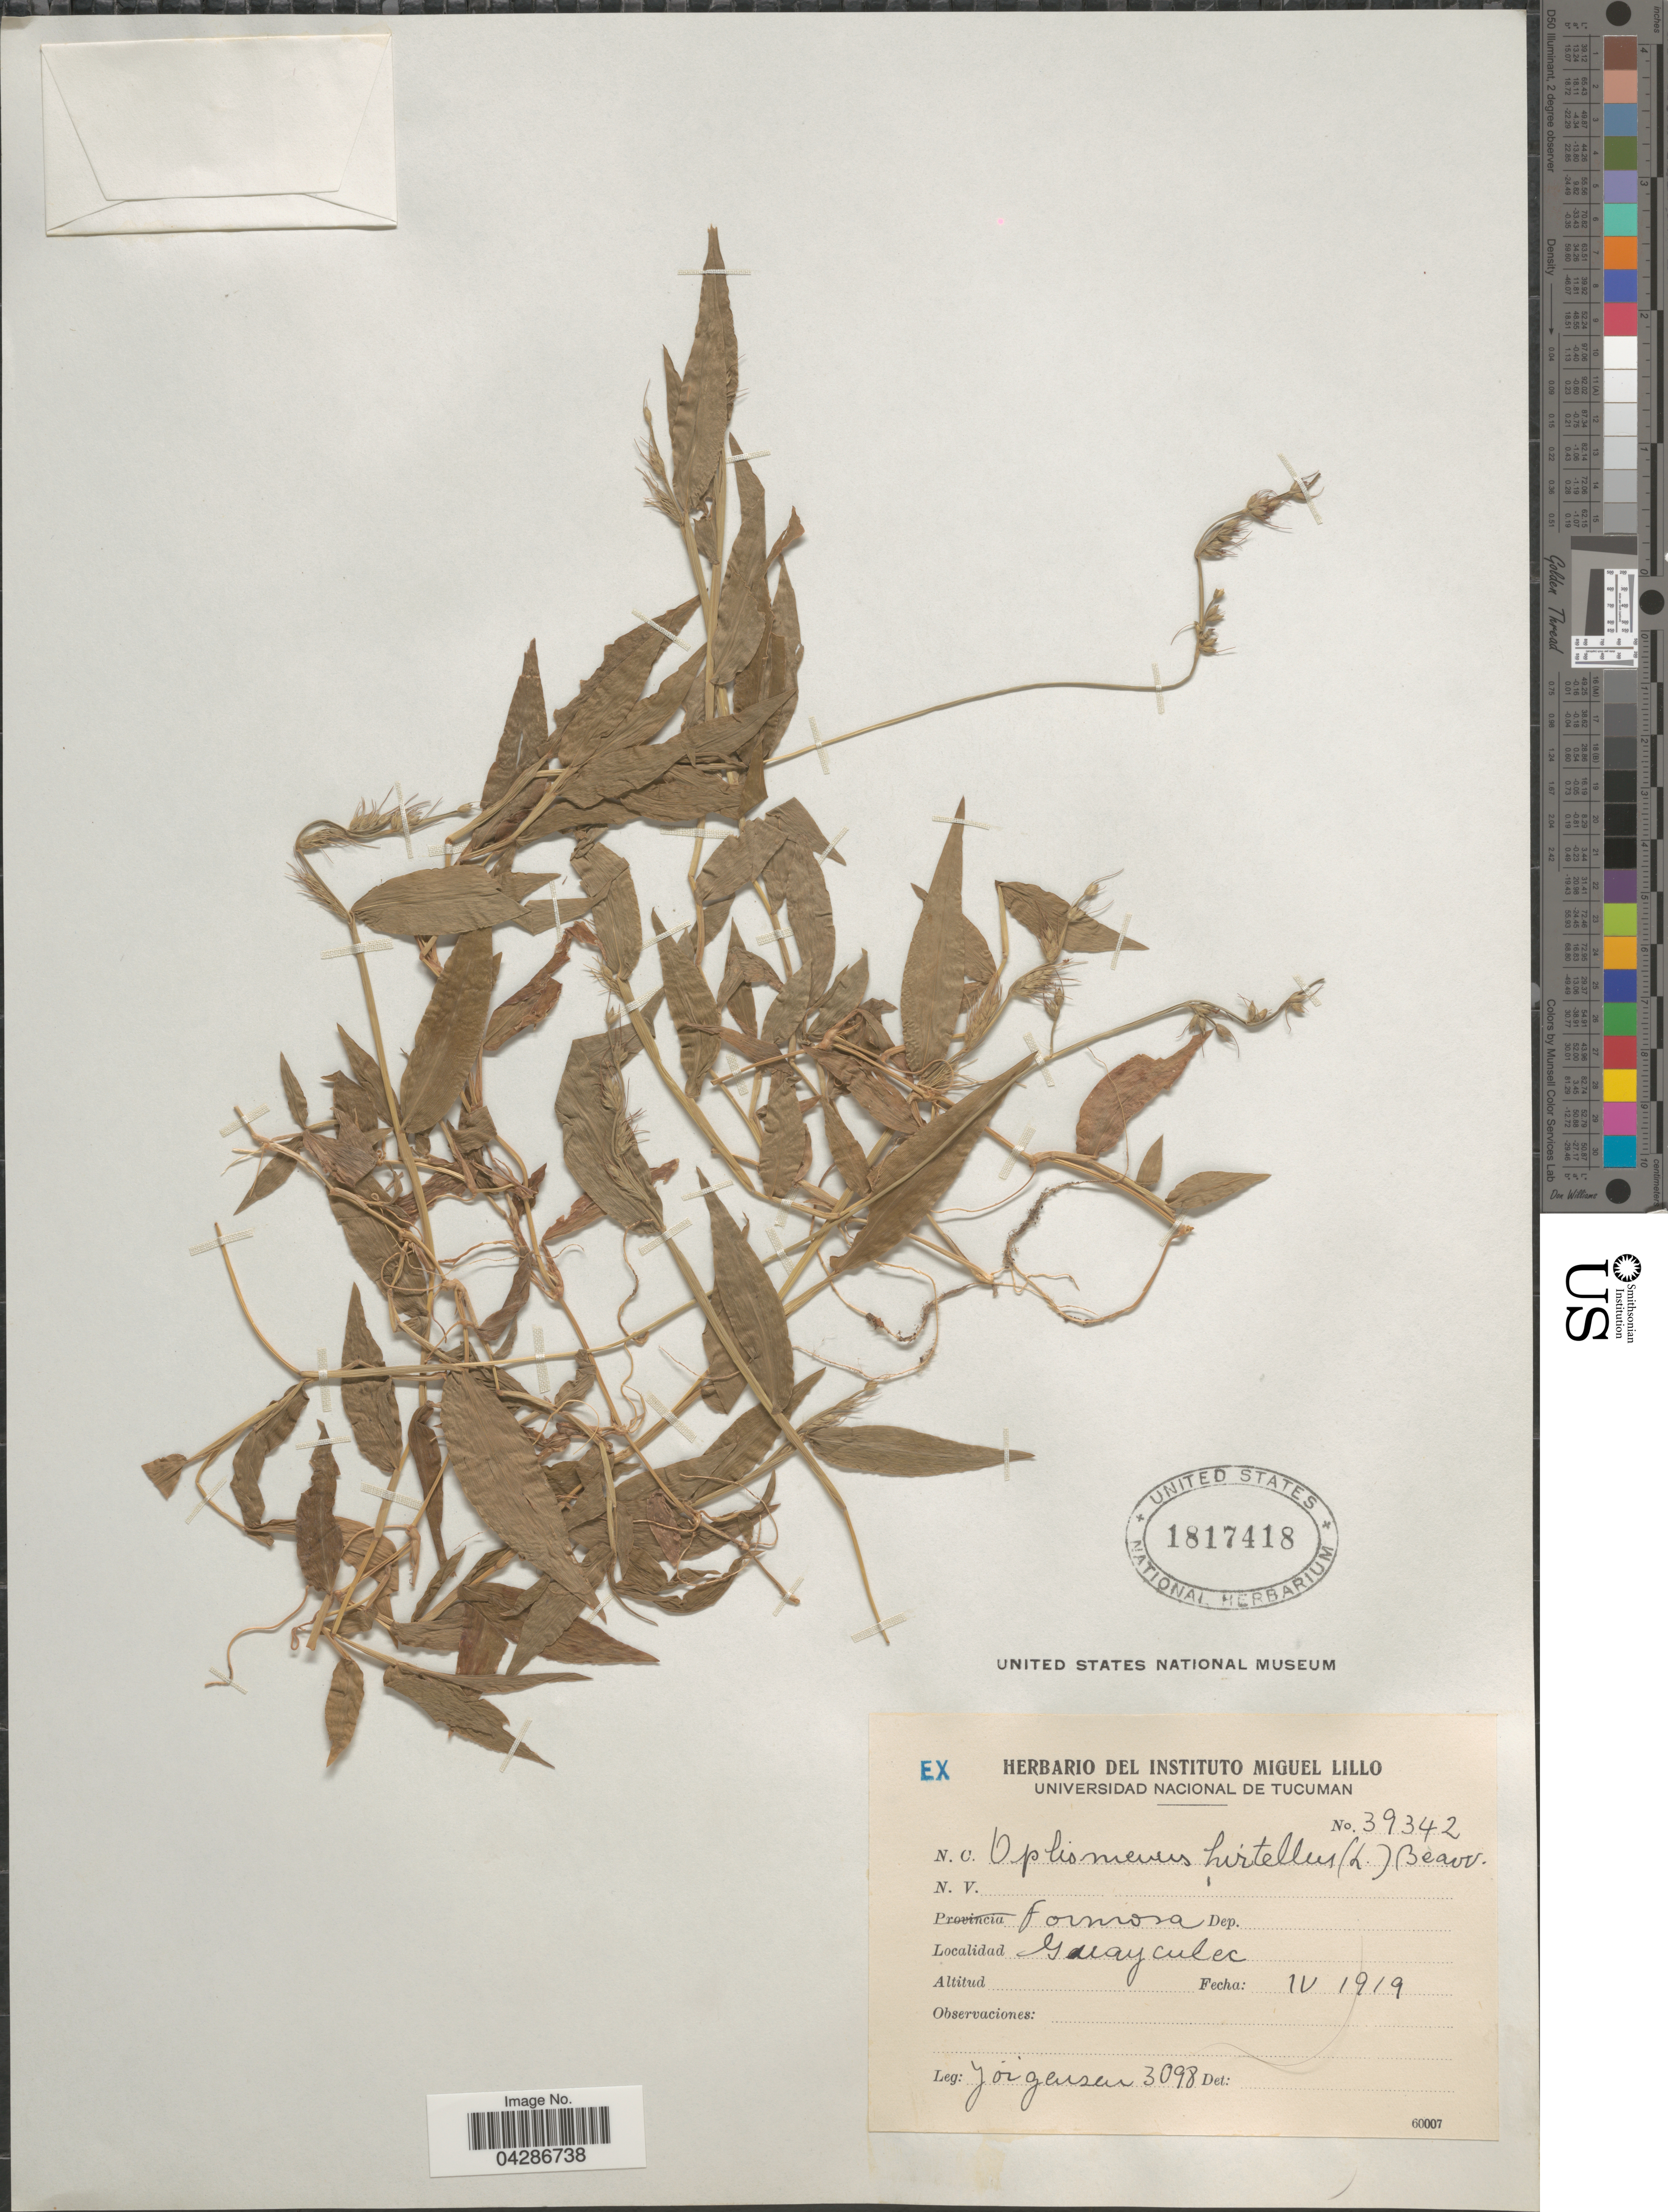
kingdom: Plantae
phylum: Tracheophyta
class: Liliopsida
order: Poales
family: Poaceae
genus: Oplismenus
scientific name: Oplismenus hirtellus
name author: (L.) P. Beauv.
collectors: Jorgensen, --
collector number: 3098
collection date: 1919-04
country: Argentina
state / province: Formosa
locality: Guayculec.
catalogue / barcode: US 1817418